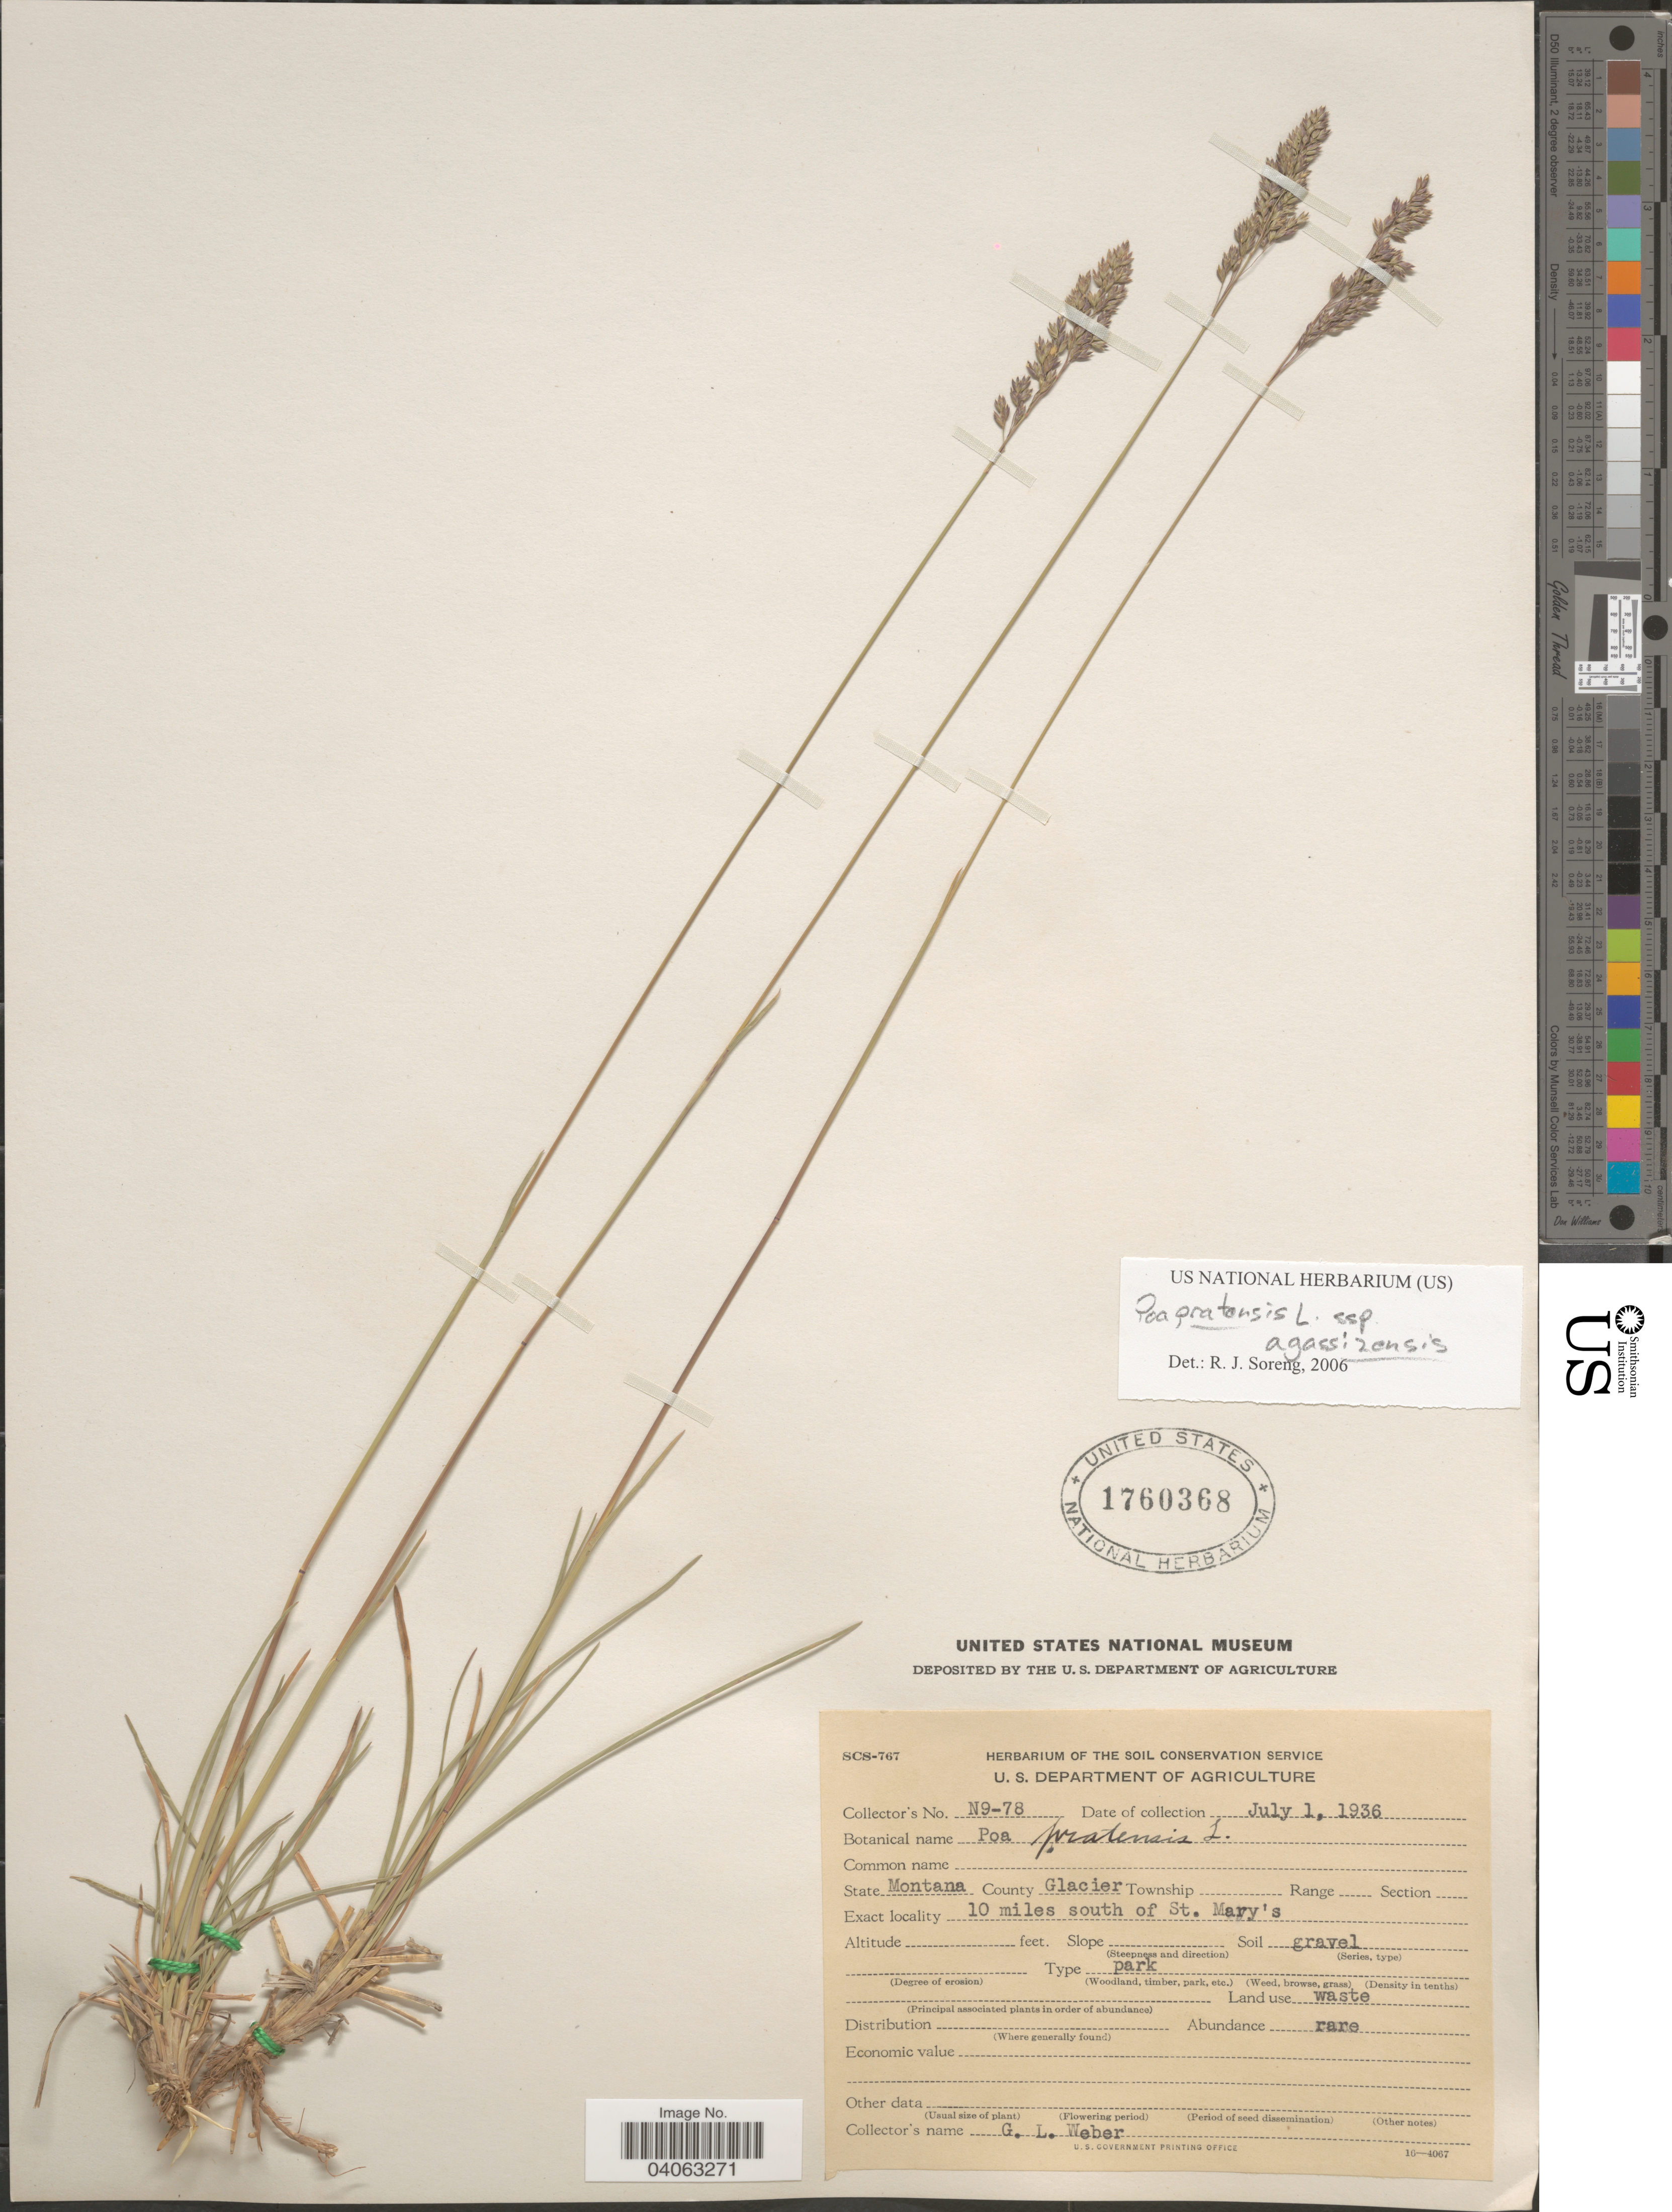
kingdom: Plantae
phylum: Tracheophyta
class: Liliopsida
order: Poales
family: Poaceae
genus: Poa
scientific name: Poa pratensis subsp. agassizensis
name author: (B. Boivin & D. Löve) Roy L. Taylor & MacBryde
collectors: G. Weber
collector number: N9-78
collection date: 1936-07-01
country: United States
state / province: Montana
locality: County Glacier. 10 miles south of St. Mary's. Type Park.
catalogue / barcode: US 1760368